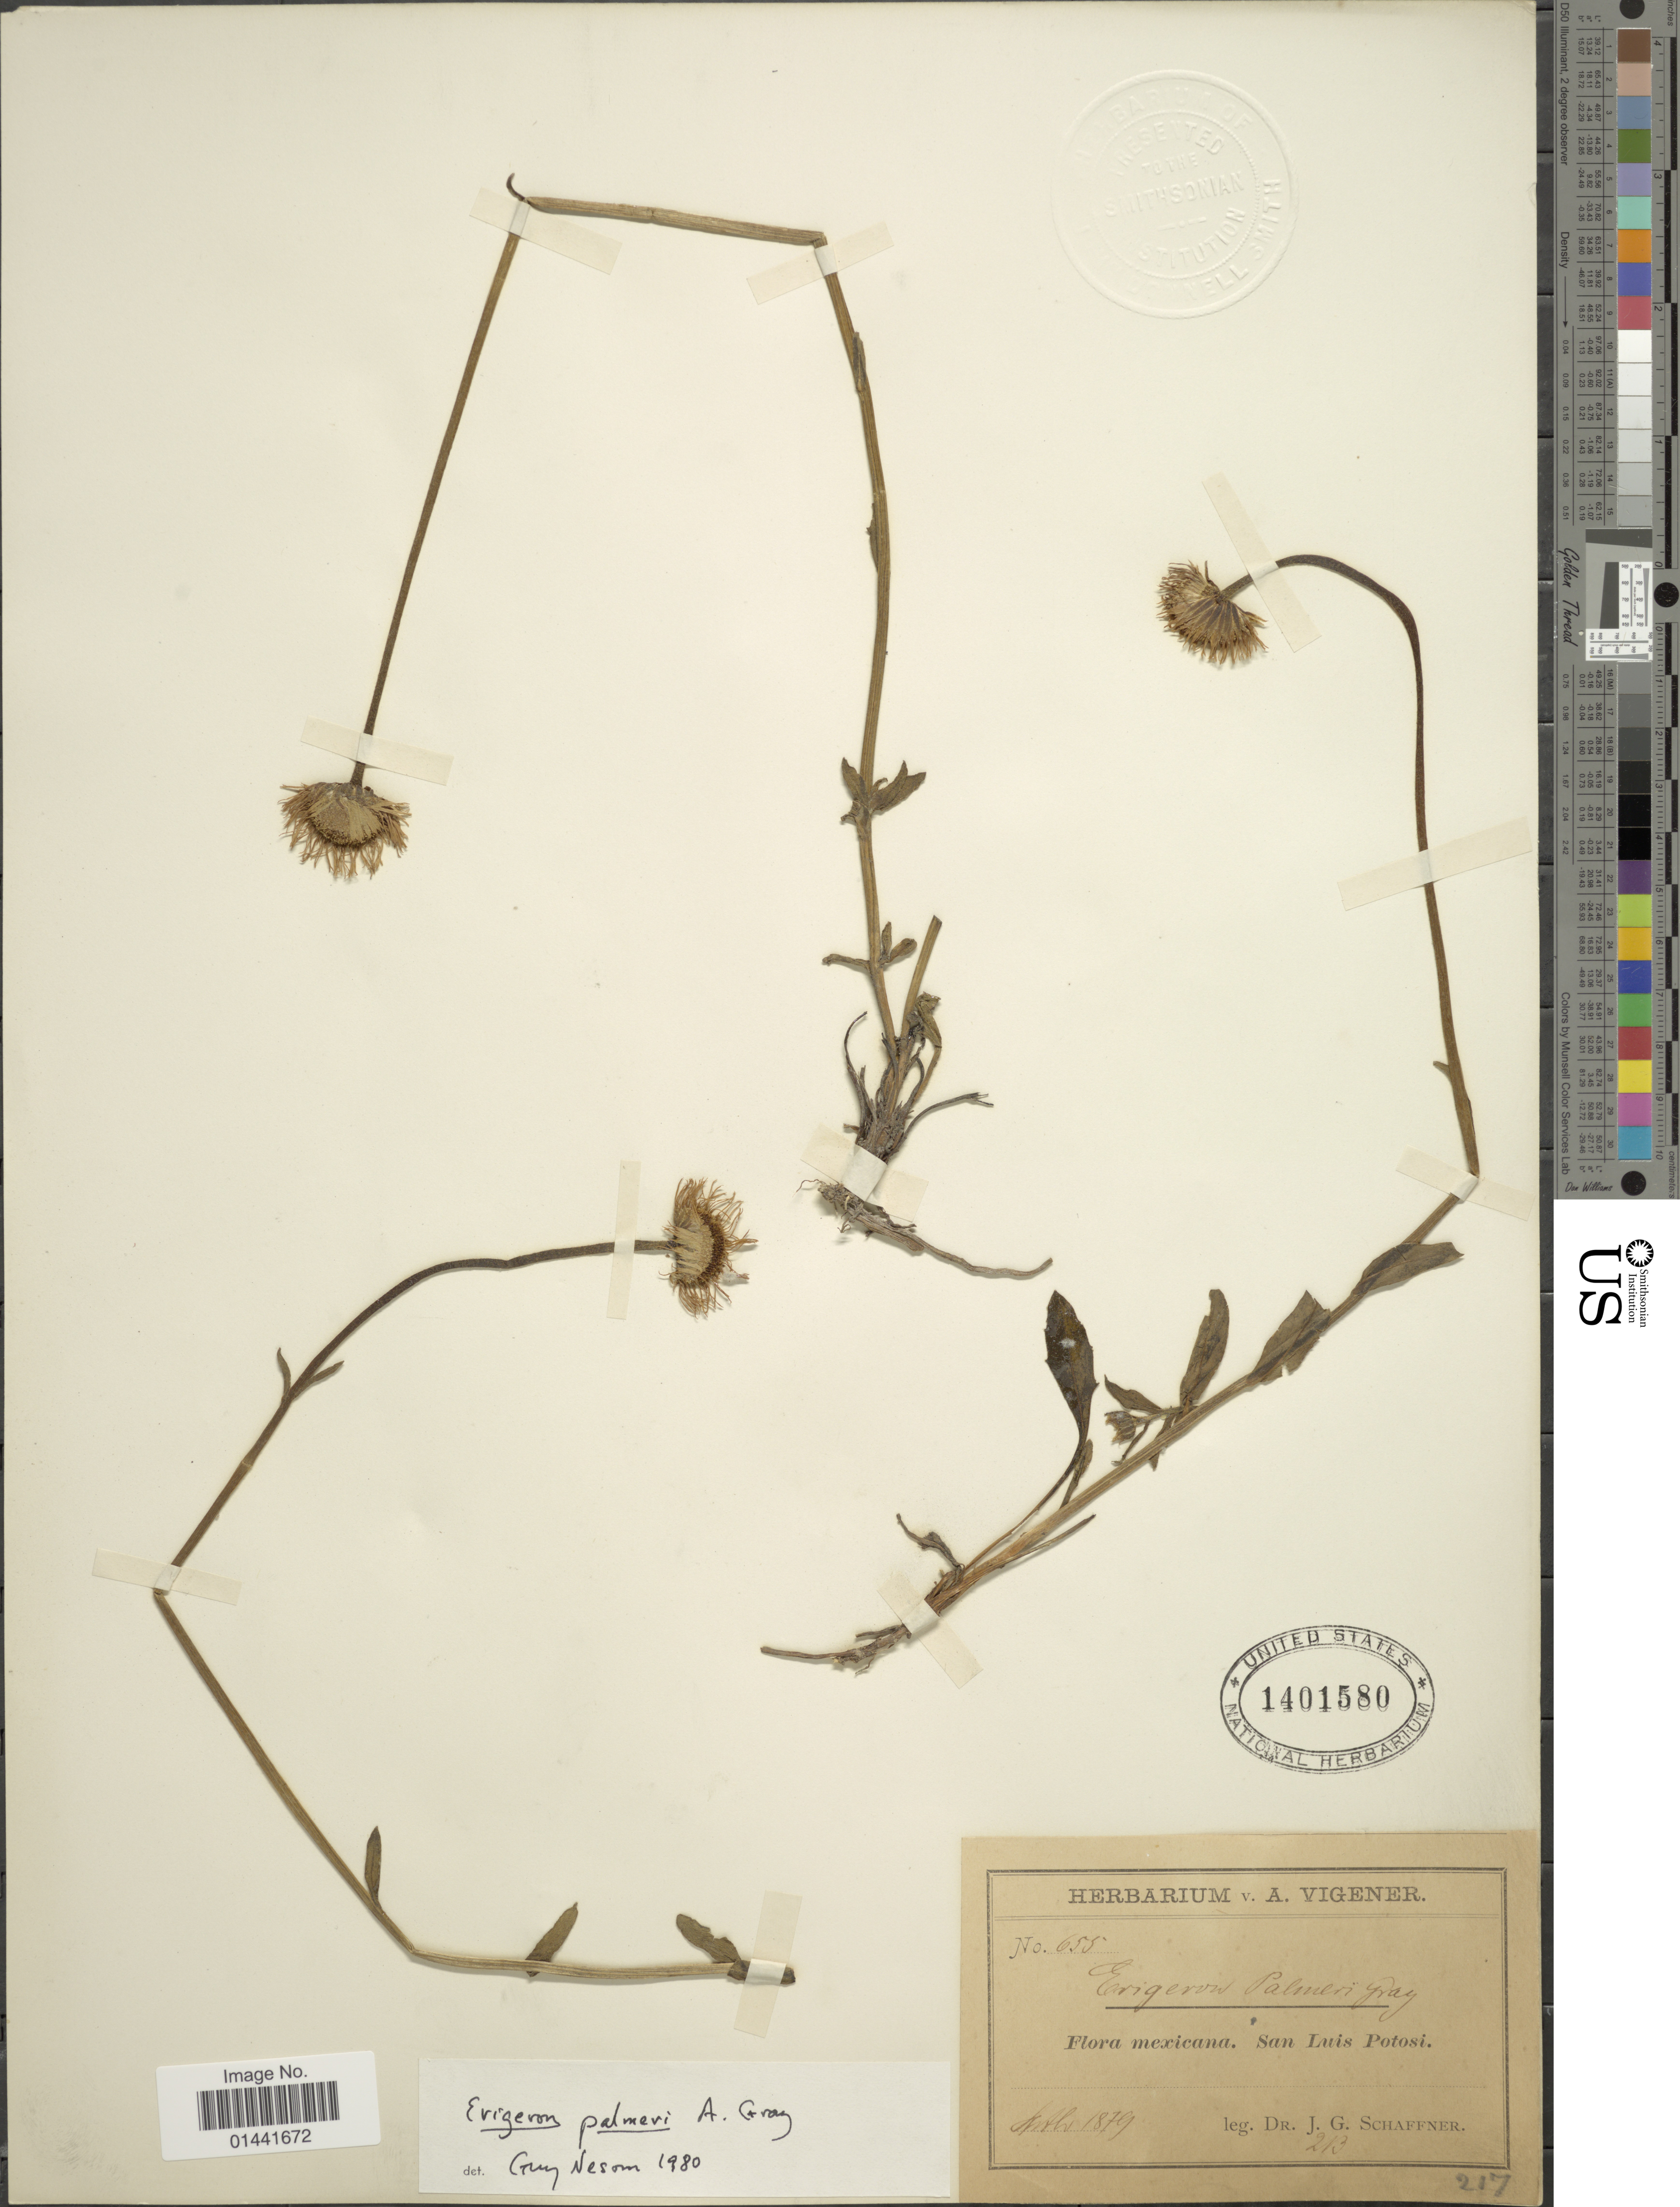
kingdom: Plantae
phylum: Tracheophyta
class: Magnoliopsida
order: Asterales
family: Asteraceae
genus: Erigeron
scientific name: Erigeron palmeri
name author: A. Gray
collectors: J. G. Schaffner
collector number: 655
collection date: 1879-09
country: Mexico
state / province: San Luis Potosí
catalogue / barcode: US 1401580